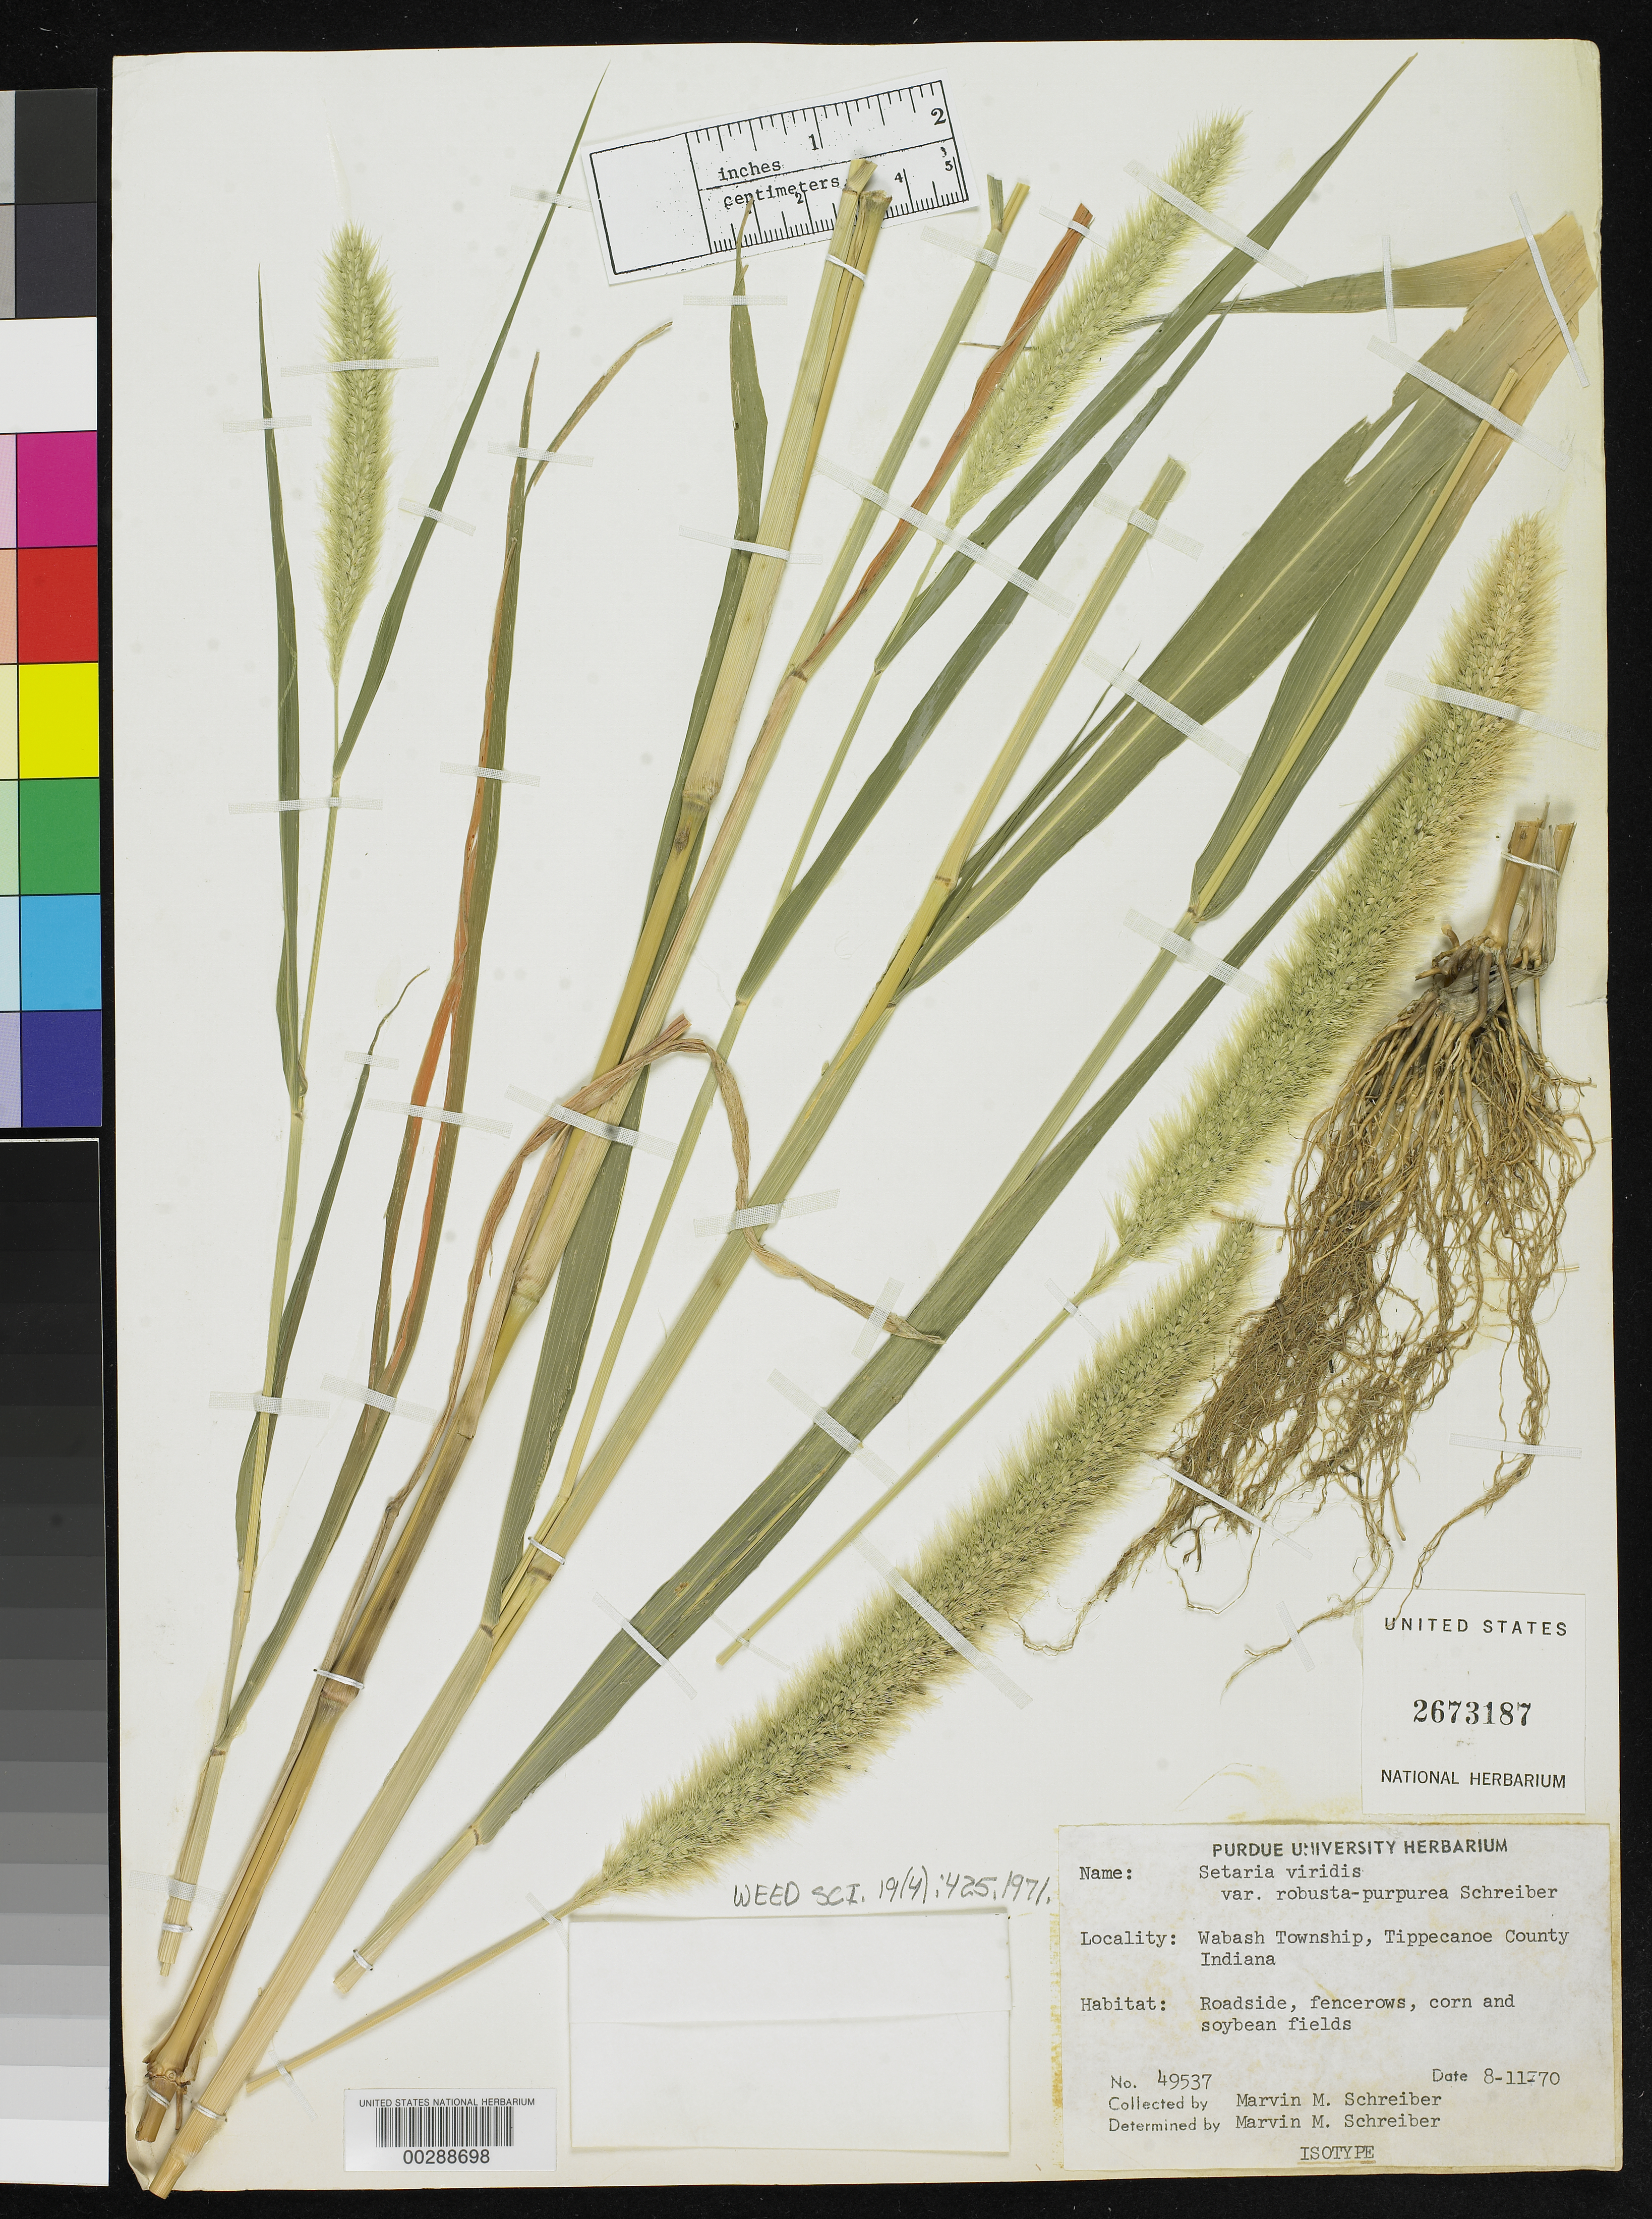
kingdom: Plantae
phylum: Tracheophyta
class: Liliopsida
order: Poales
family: Poaceae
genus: Setaria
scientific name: Setaria viridis var. robusta-purpurea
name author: Scheiber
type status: Isotype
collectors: M. Scheiber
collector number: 49537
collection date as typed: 11 Aug 1970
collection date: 1970-08-11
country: United States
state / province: Indiana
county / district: Tippecanoe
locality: Wabash Township.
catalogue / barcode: US 2673187